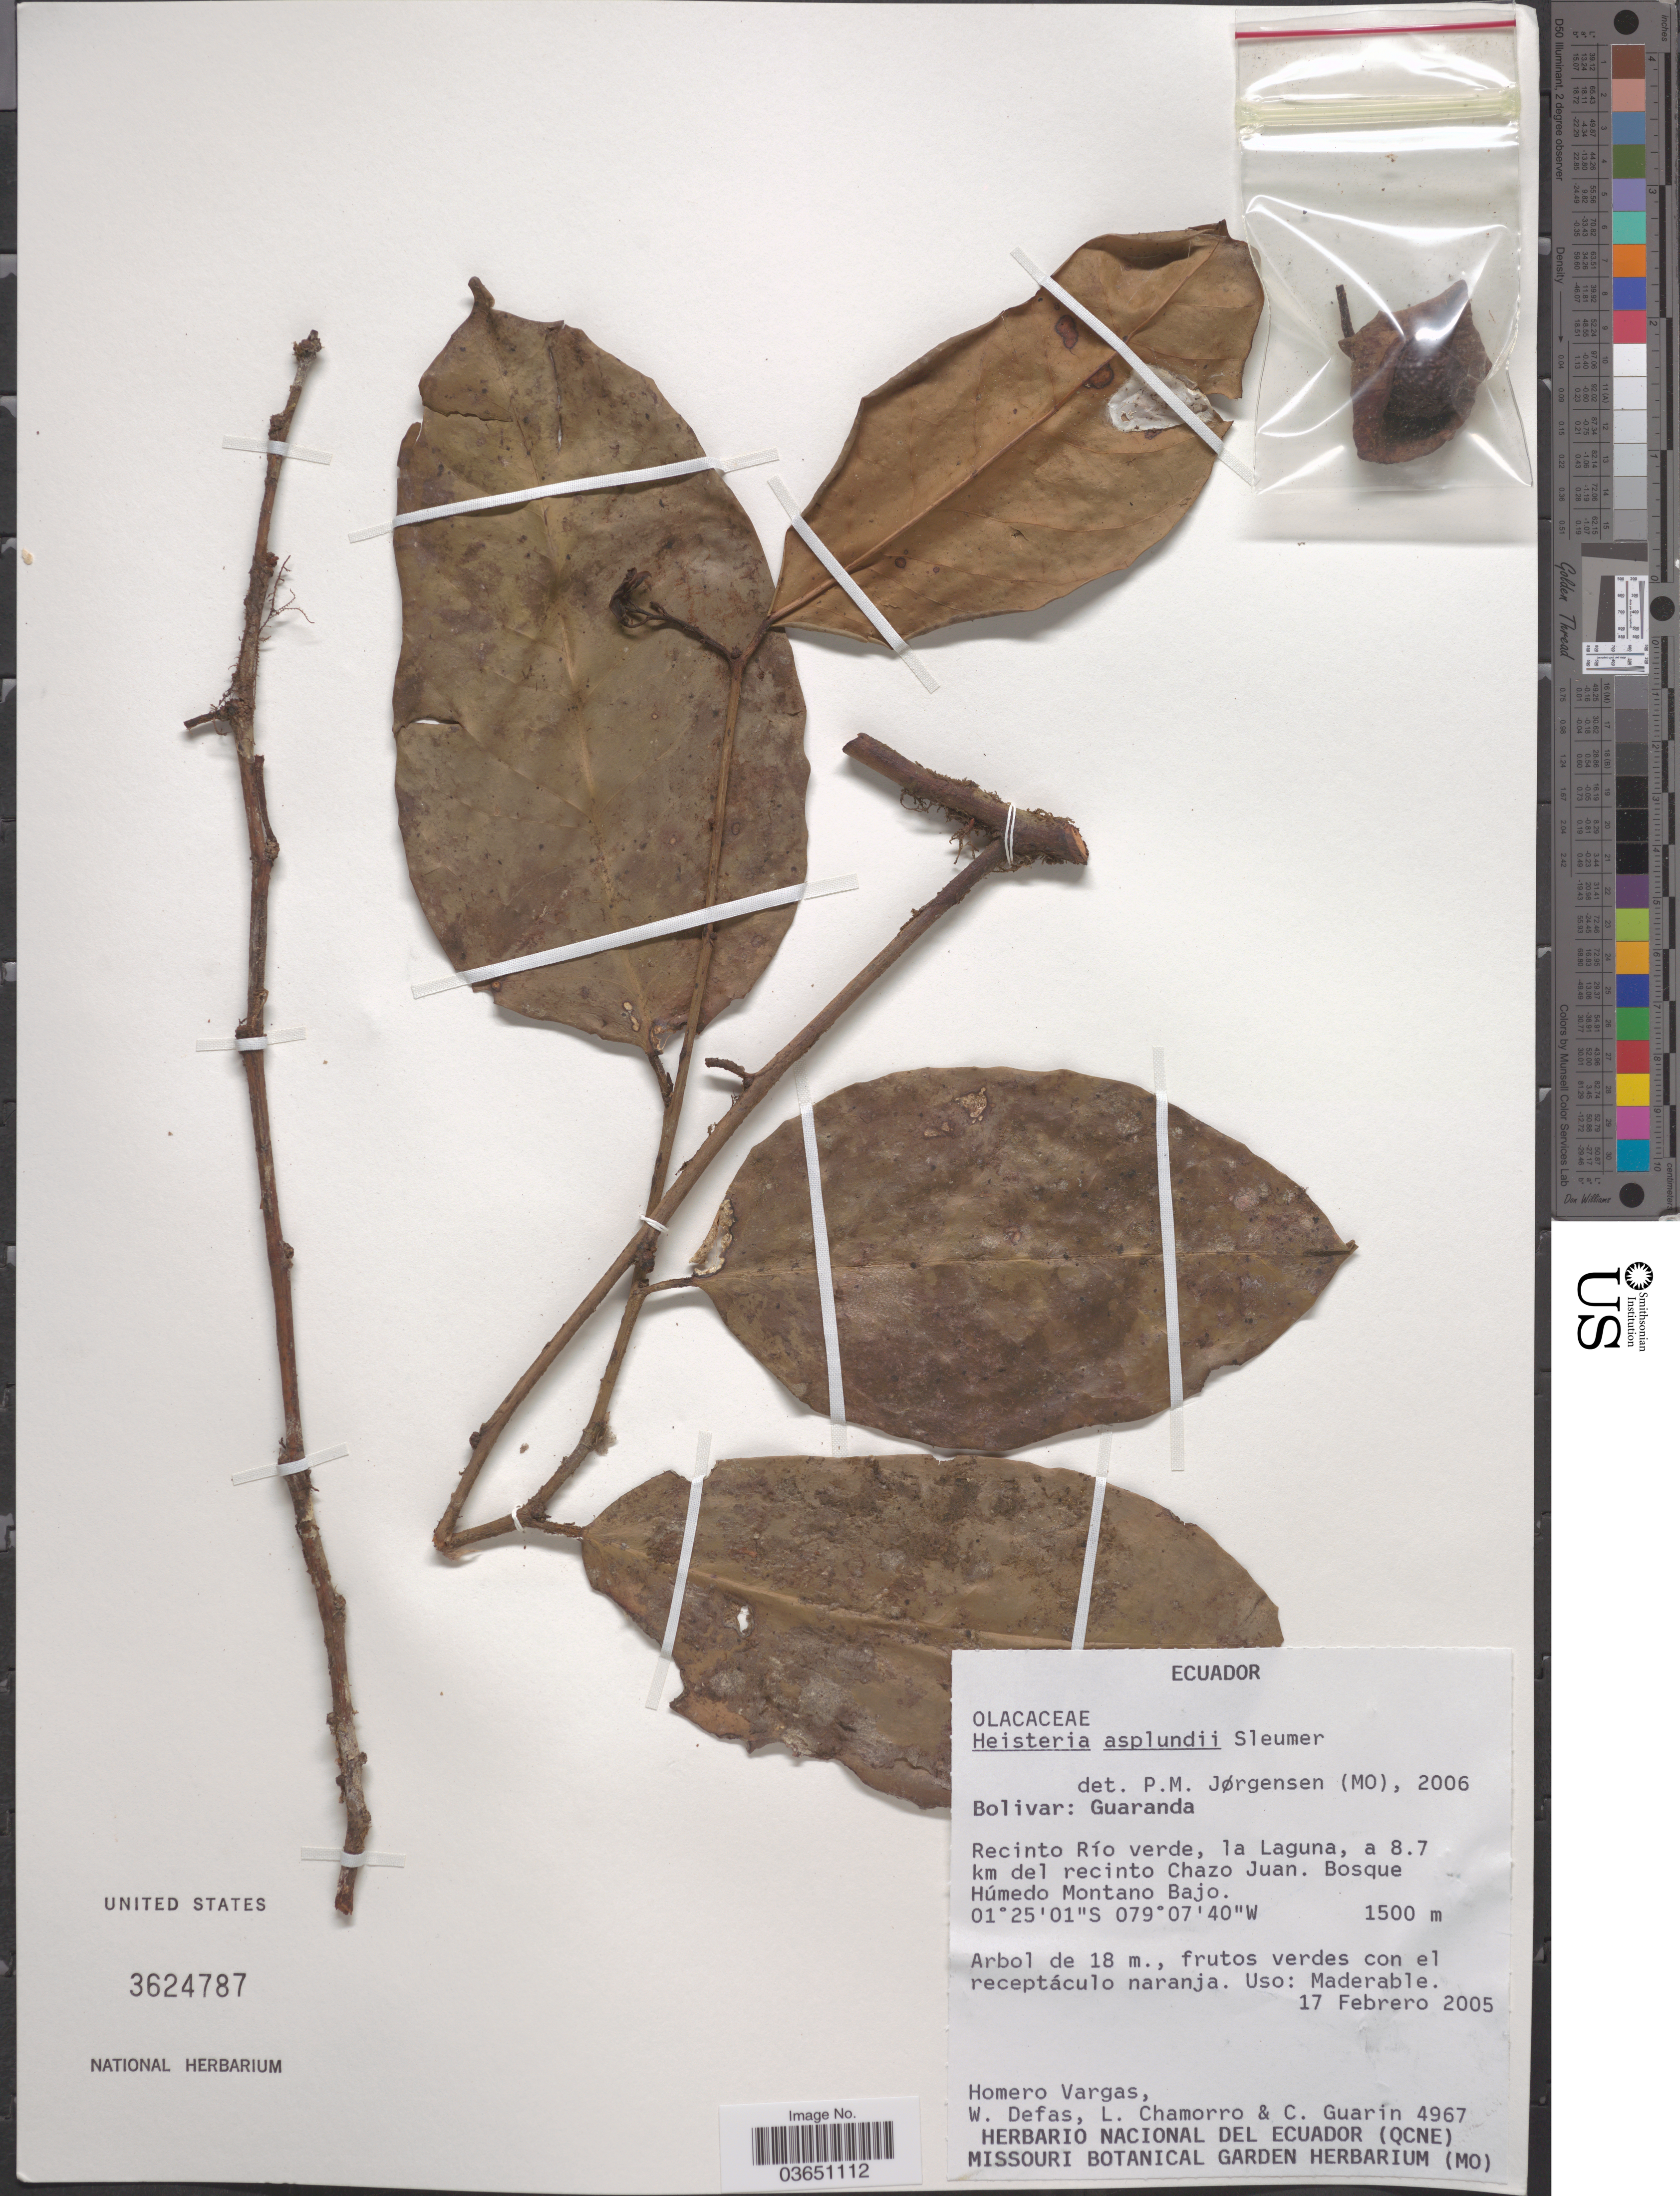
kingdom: Plantae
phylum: Tracheophyta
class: Magnoliopsida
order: Santalales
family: Erythropalaceae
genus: Heisteria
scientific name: Heisteria asplundii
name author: Sleumer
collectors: H. Vargas, W. Defas, L. Chamorro & C. Guarin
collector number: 4967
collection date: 2005-02-17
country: Ecuador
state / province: Bolívar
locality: Guaranda. Recinto Río verde, la Laguna, a 8.7 km del recinto Chazo Juan. Bosque Húmedo Montano Bajo.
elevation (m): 1500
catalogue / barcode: US 3624787